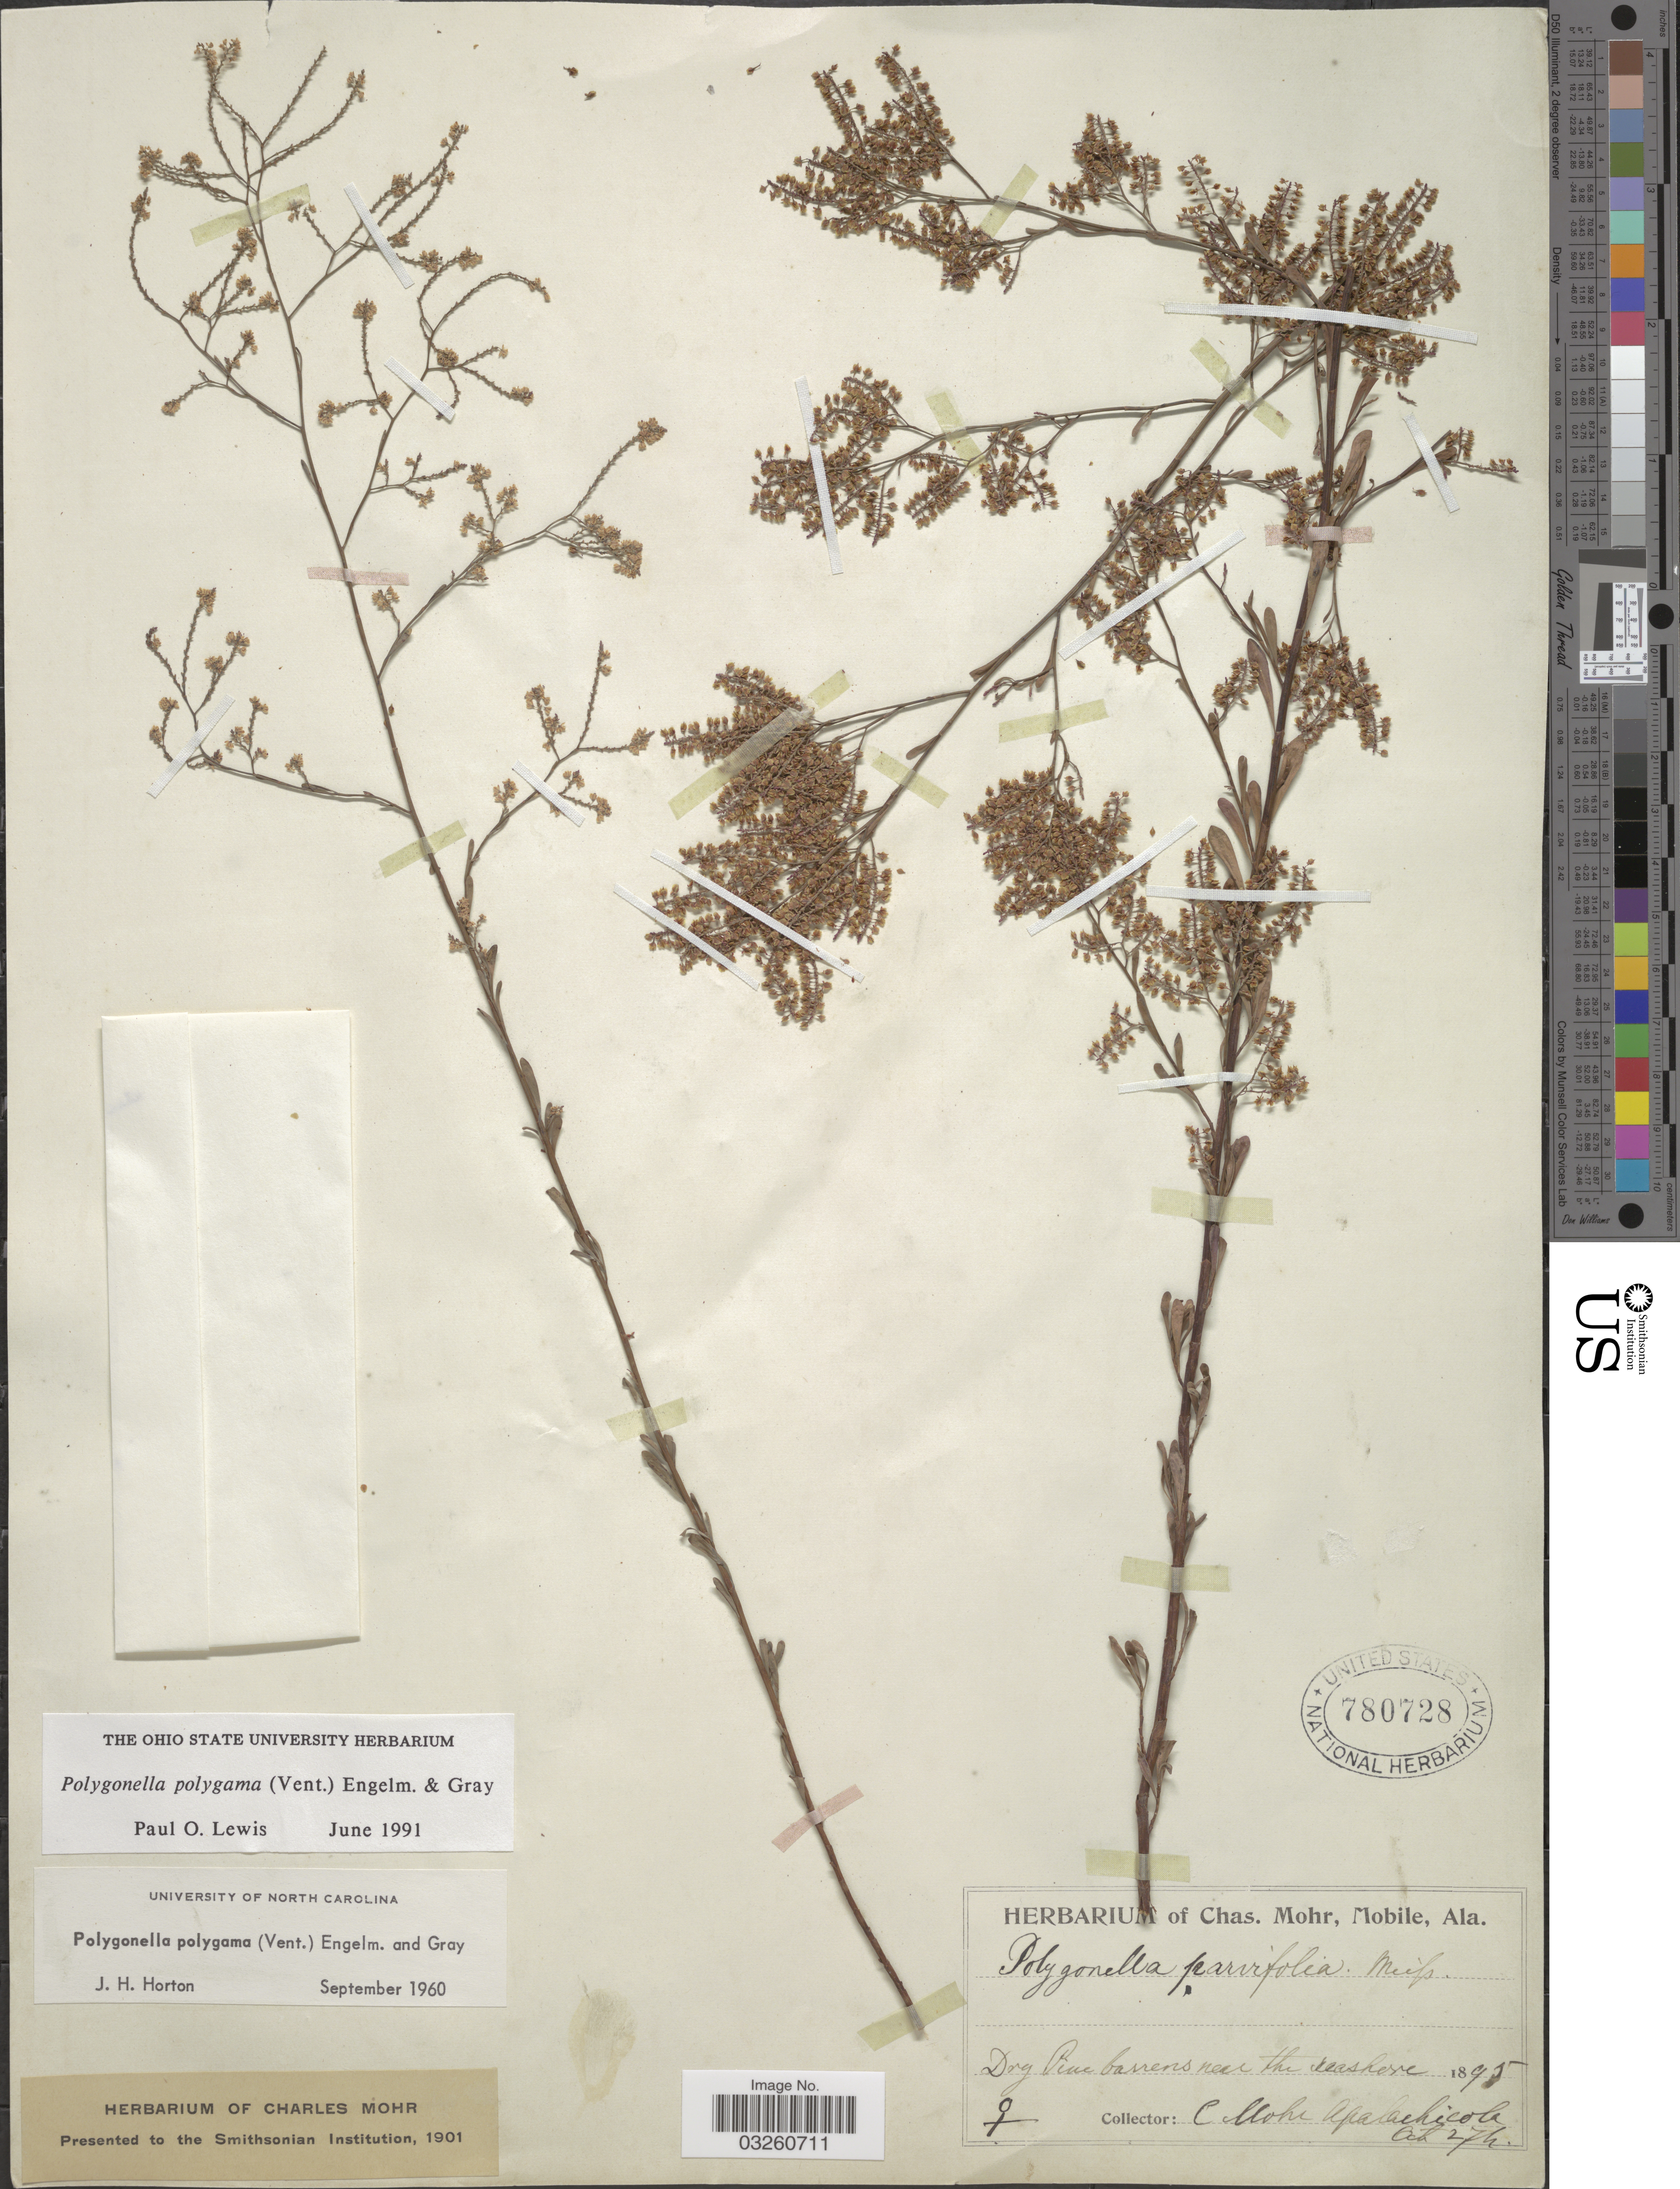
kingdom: Plantae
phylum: Tracheophyta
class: Magnoliopsida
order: Caryophyllales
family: Polygonaceae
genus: Polygonella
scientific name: Polygonella polygama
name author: (Vent.) Engelm. & A. Gray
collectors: C. T. Mohr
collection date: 1895-10-27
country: United States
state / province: Florida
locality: Apalachicola. Dry pine barrens near the seashore.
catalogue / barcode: US 780728